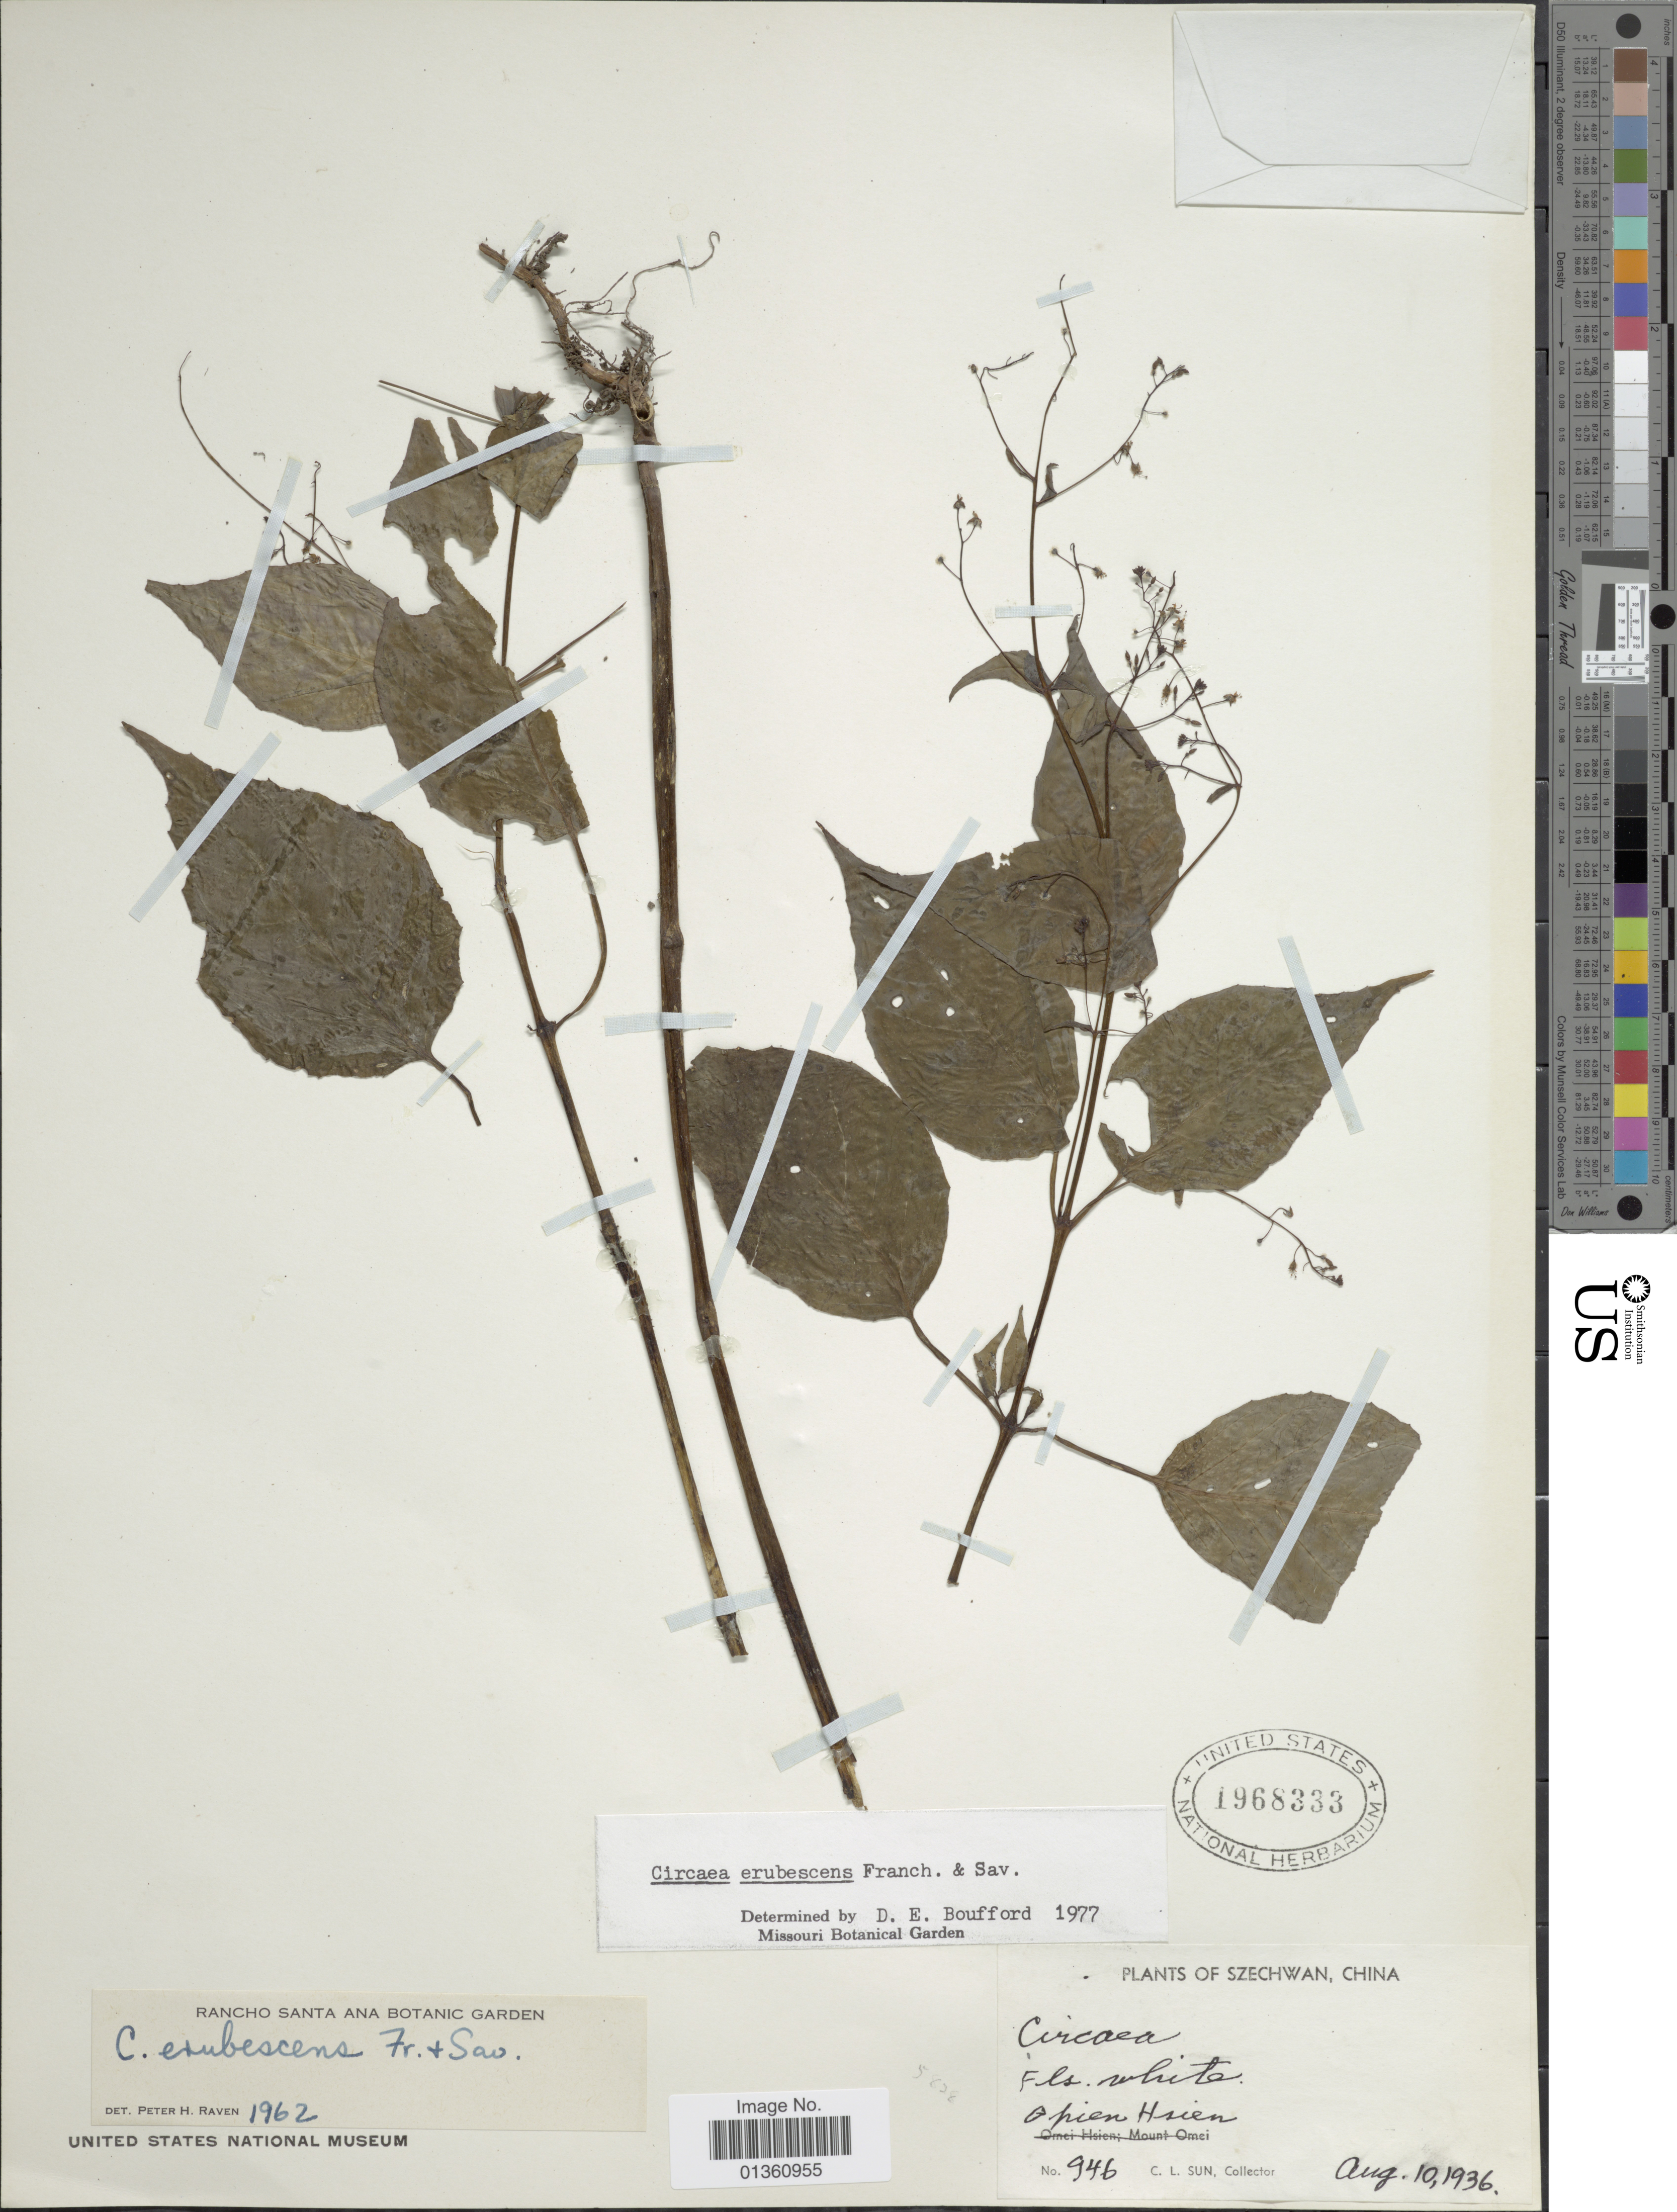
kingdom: Plantae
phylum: Tracheophyta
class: Magnoliopsida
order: Myrtales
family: Onagraceae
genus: Circaea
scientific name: Circaea erubescens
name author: Franch. & Sav.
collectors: C. Sun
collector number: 946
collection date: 1936-08-10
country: China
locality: Szechwan. Opien Hsien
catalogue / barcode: US 1968333